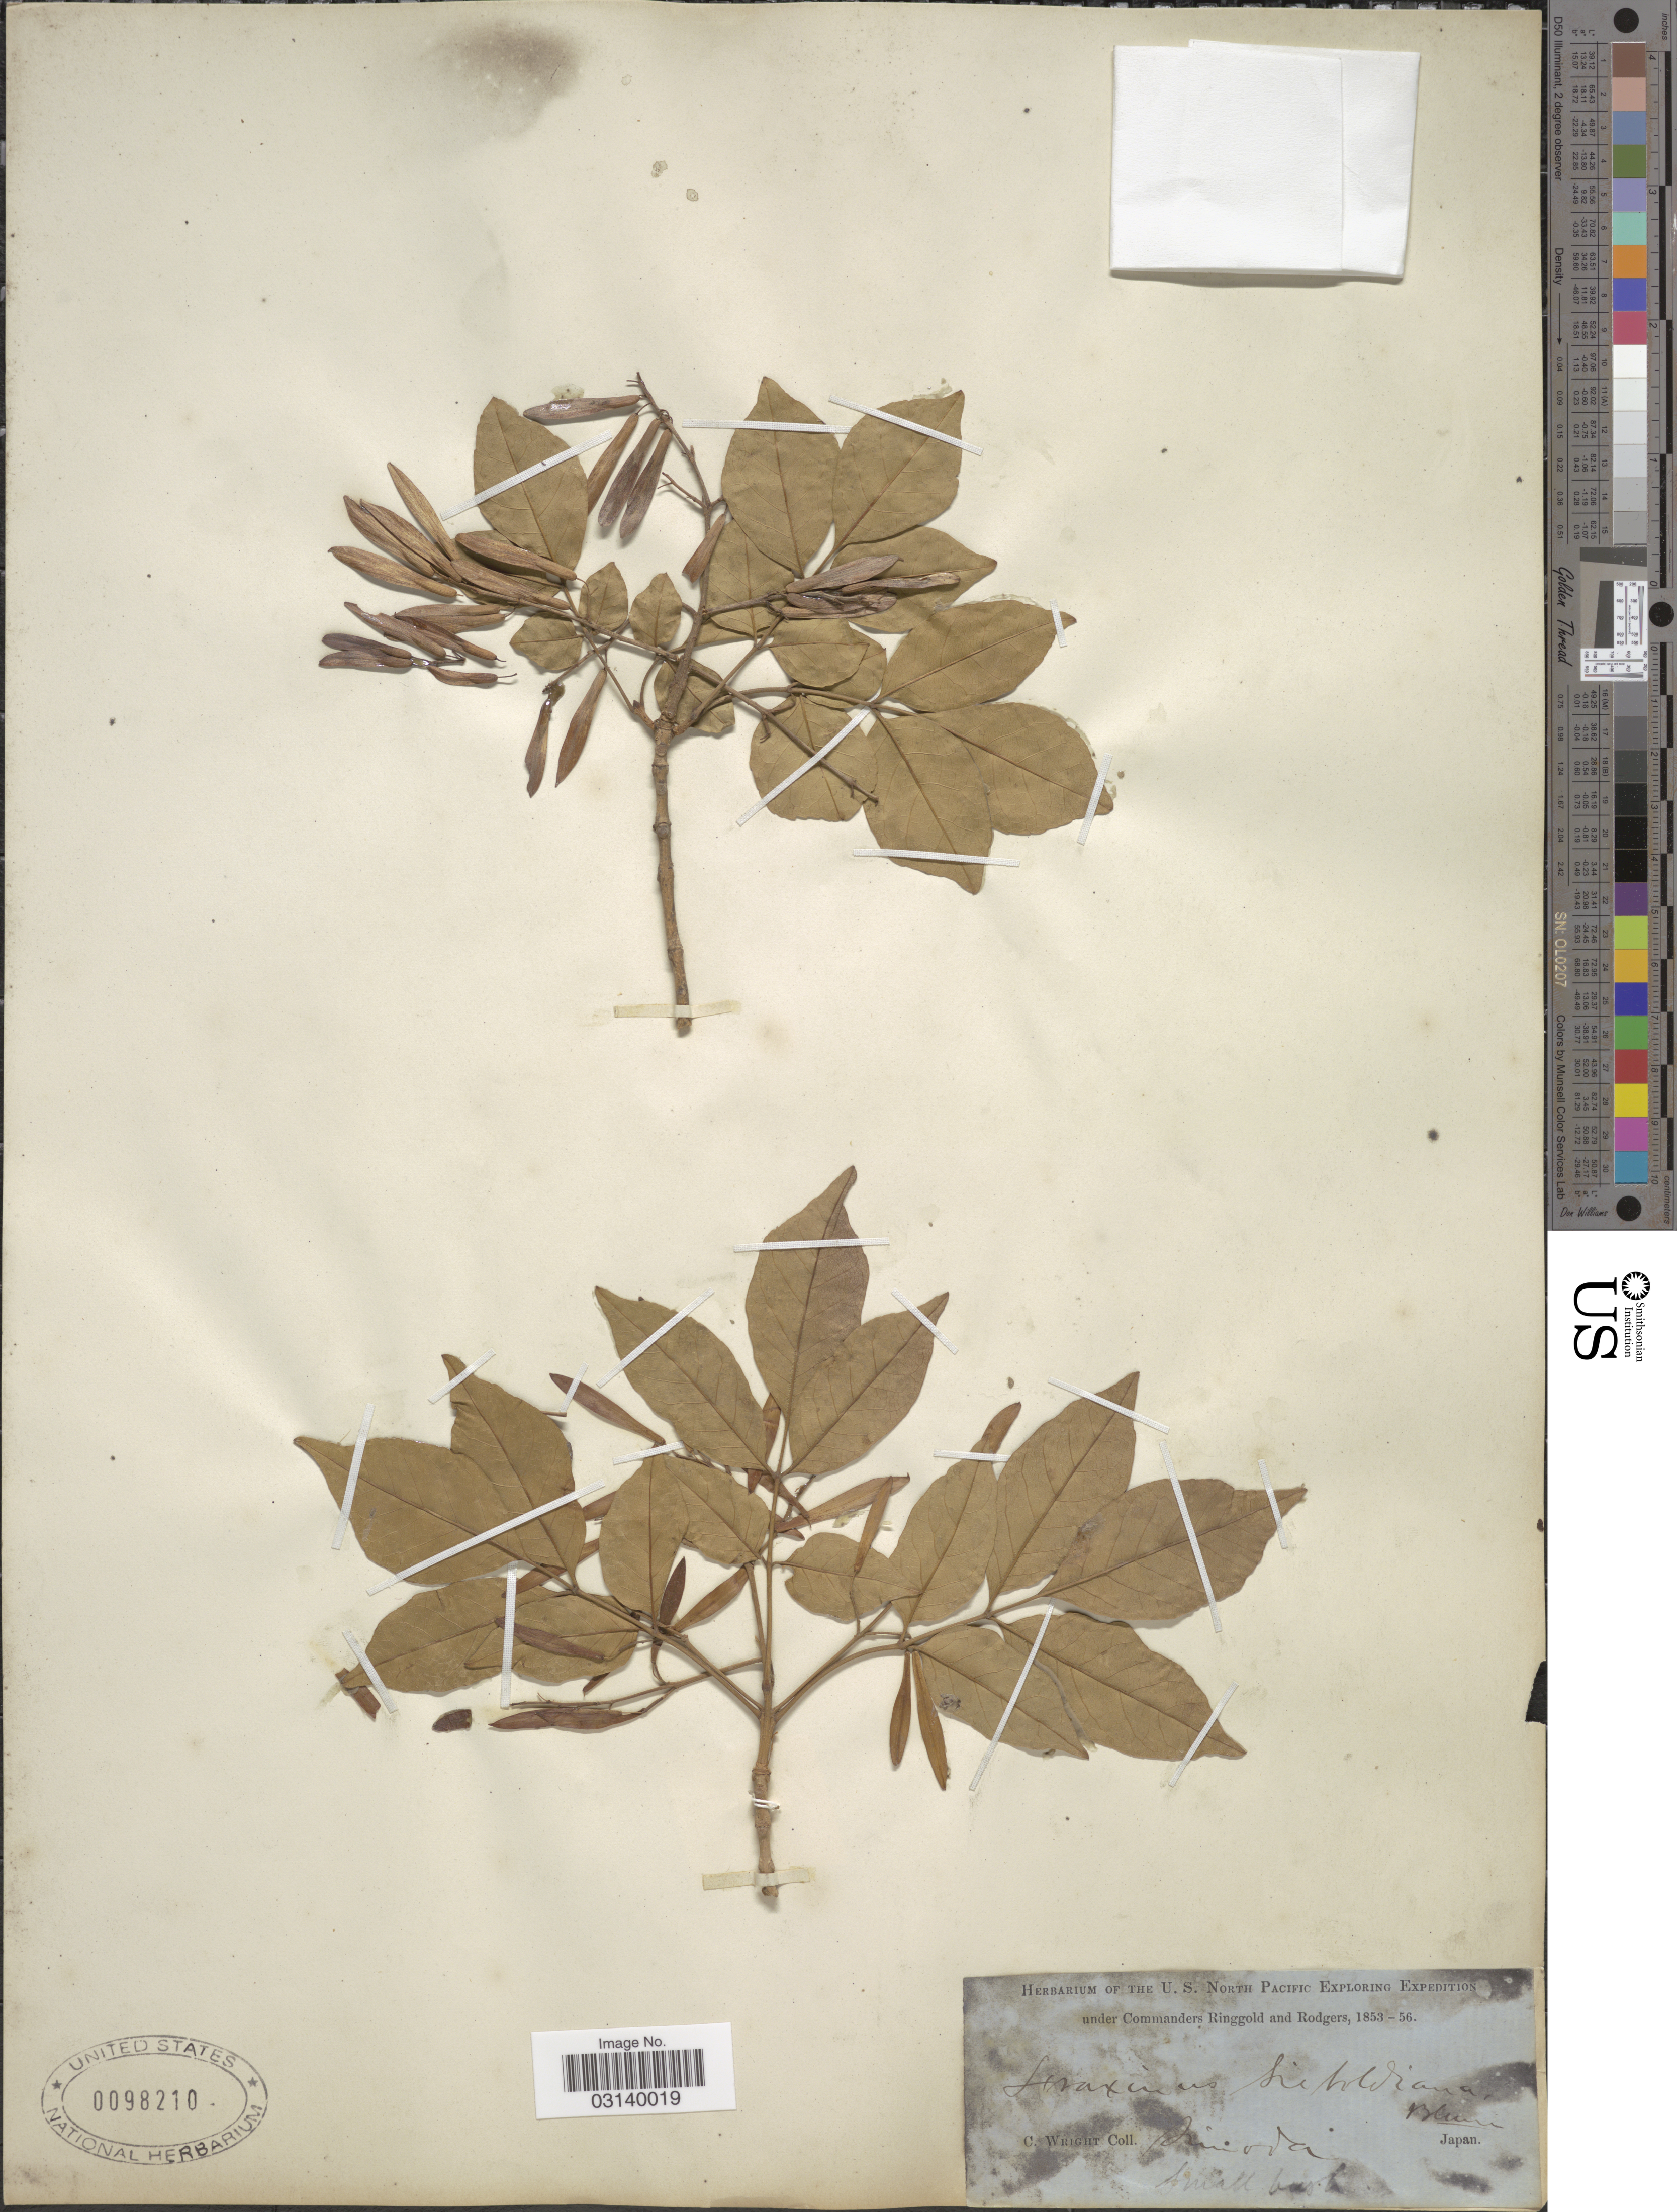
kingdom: Plantae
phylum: Tracheophyta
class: Magnoliopsida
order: Lamiales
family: Oleaceae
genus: Fraxinus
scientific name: Fraxinus sieboldiana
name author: Blume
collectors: C. Wright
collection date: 1853/1856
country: Japan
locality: Simoda.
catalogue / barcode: US 98210